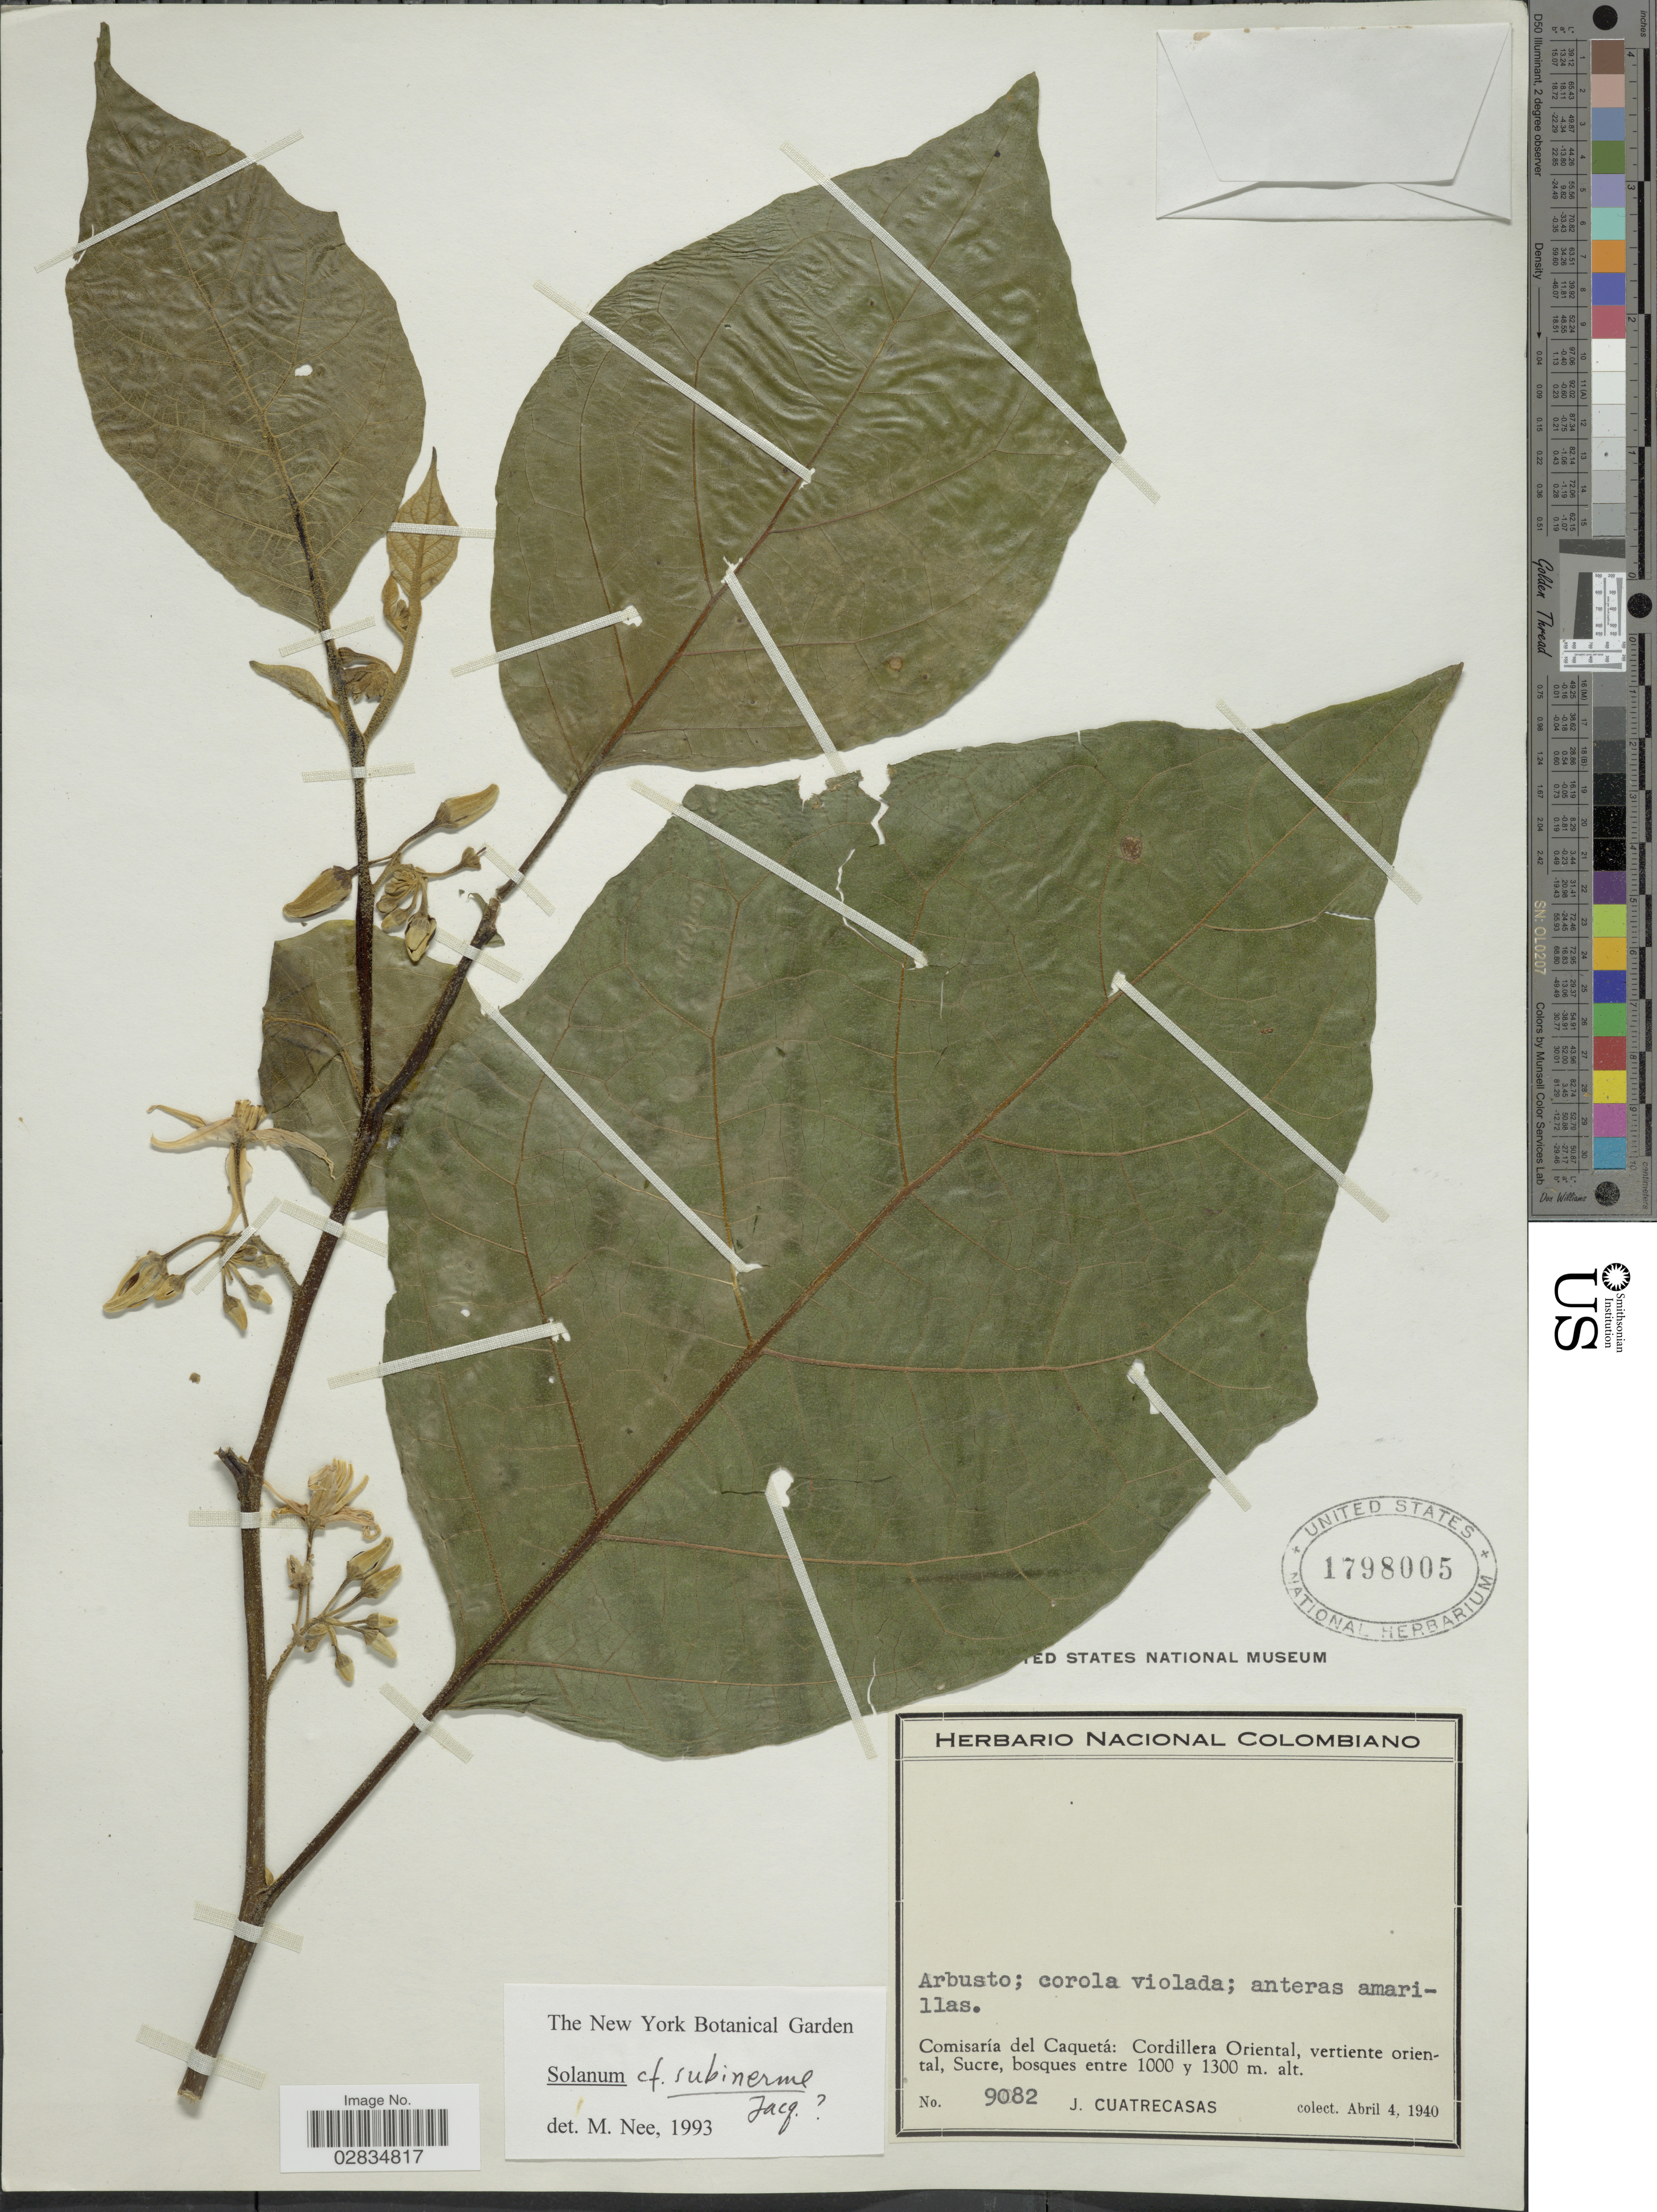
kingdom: Plantae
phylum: Tracheophyta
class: Magnoliopsida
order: Solanales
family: Solanaceae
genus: Solanum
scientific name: Solanum subinerme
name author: Jacq.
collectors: J. Cuatrecasas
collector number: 9082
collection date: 1940-04-04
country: Colombia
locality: Comisaría del Caquetá: Cordillera Oriental, vertiente oriental, Sucre.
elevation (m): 1000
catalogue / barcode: US 1798005